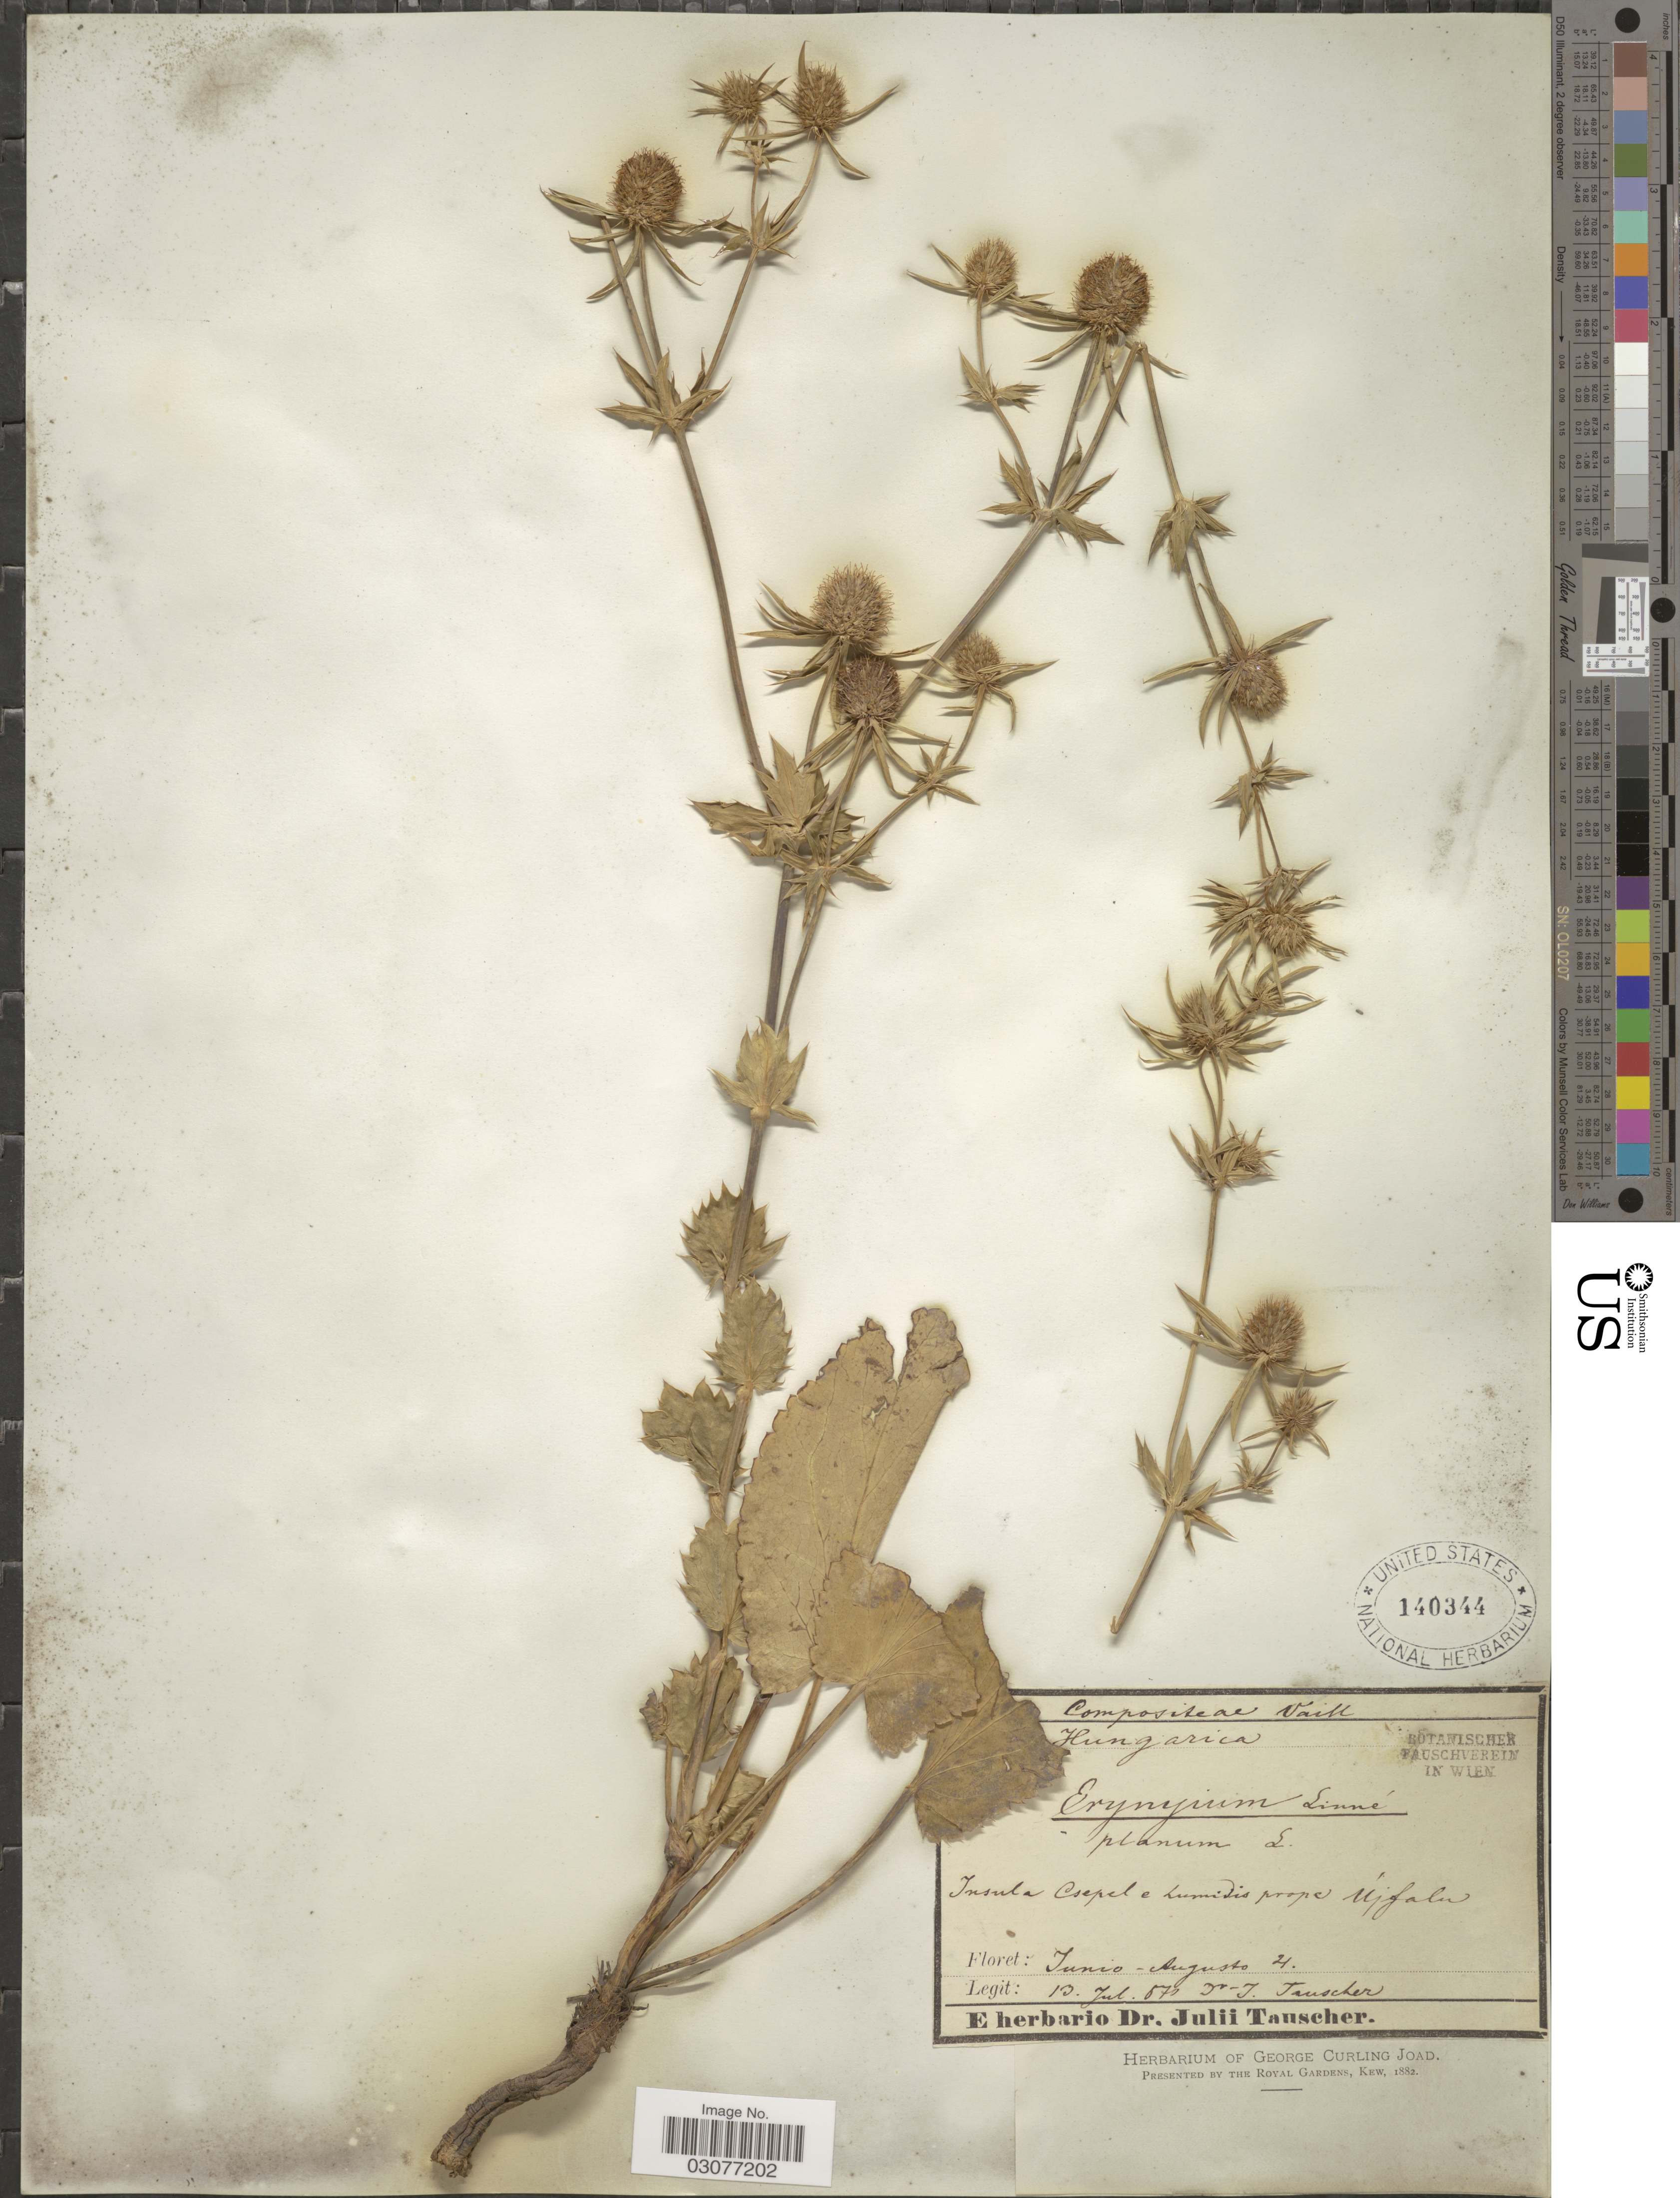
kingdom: Plantae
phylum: Tracheophyta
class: Magnoliopsida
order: Apiales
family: Apiaceae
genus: Eryngium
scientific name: Eryngium planum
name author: L.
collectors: J. Tauscher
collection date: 1870-07-13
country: Hungary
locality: Insula Csepel e Lumidis [interpreted] prope Újdalu [interpreted].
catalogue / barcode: US 140344